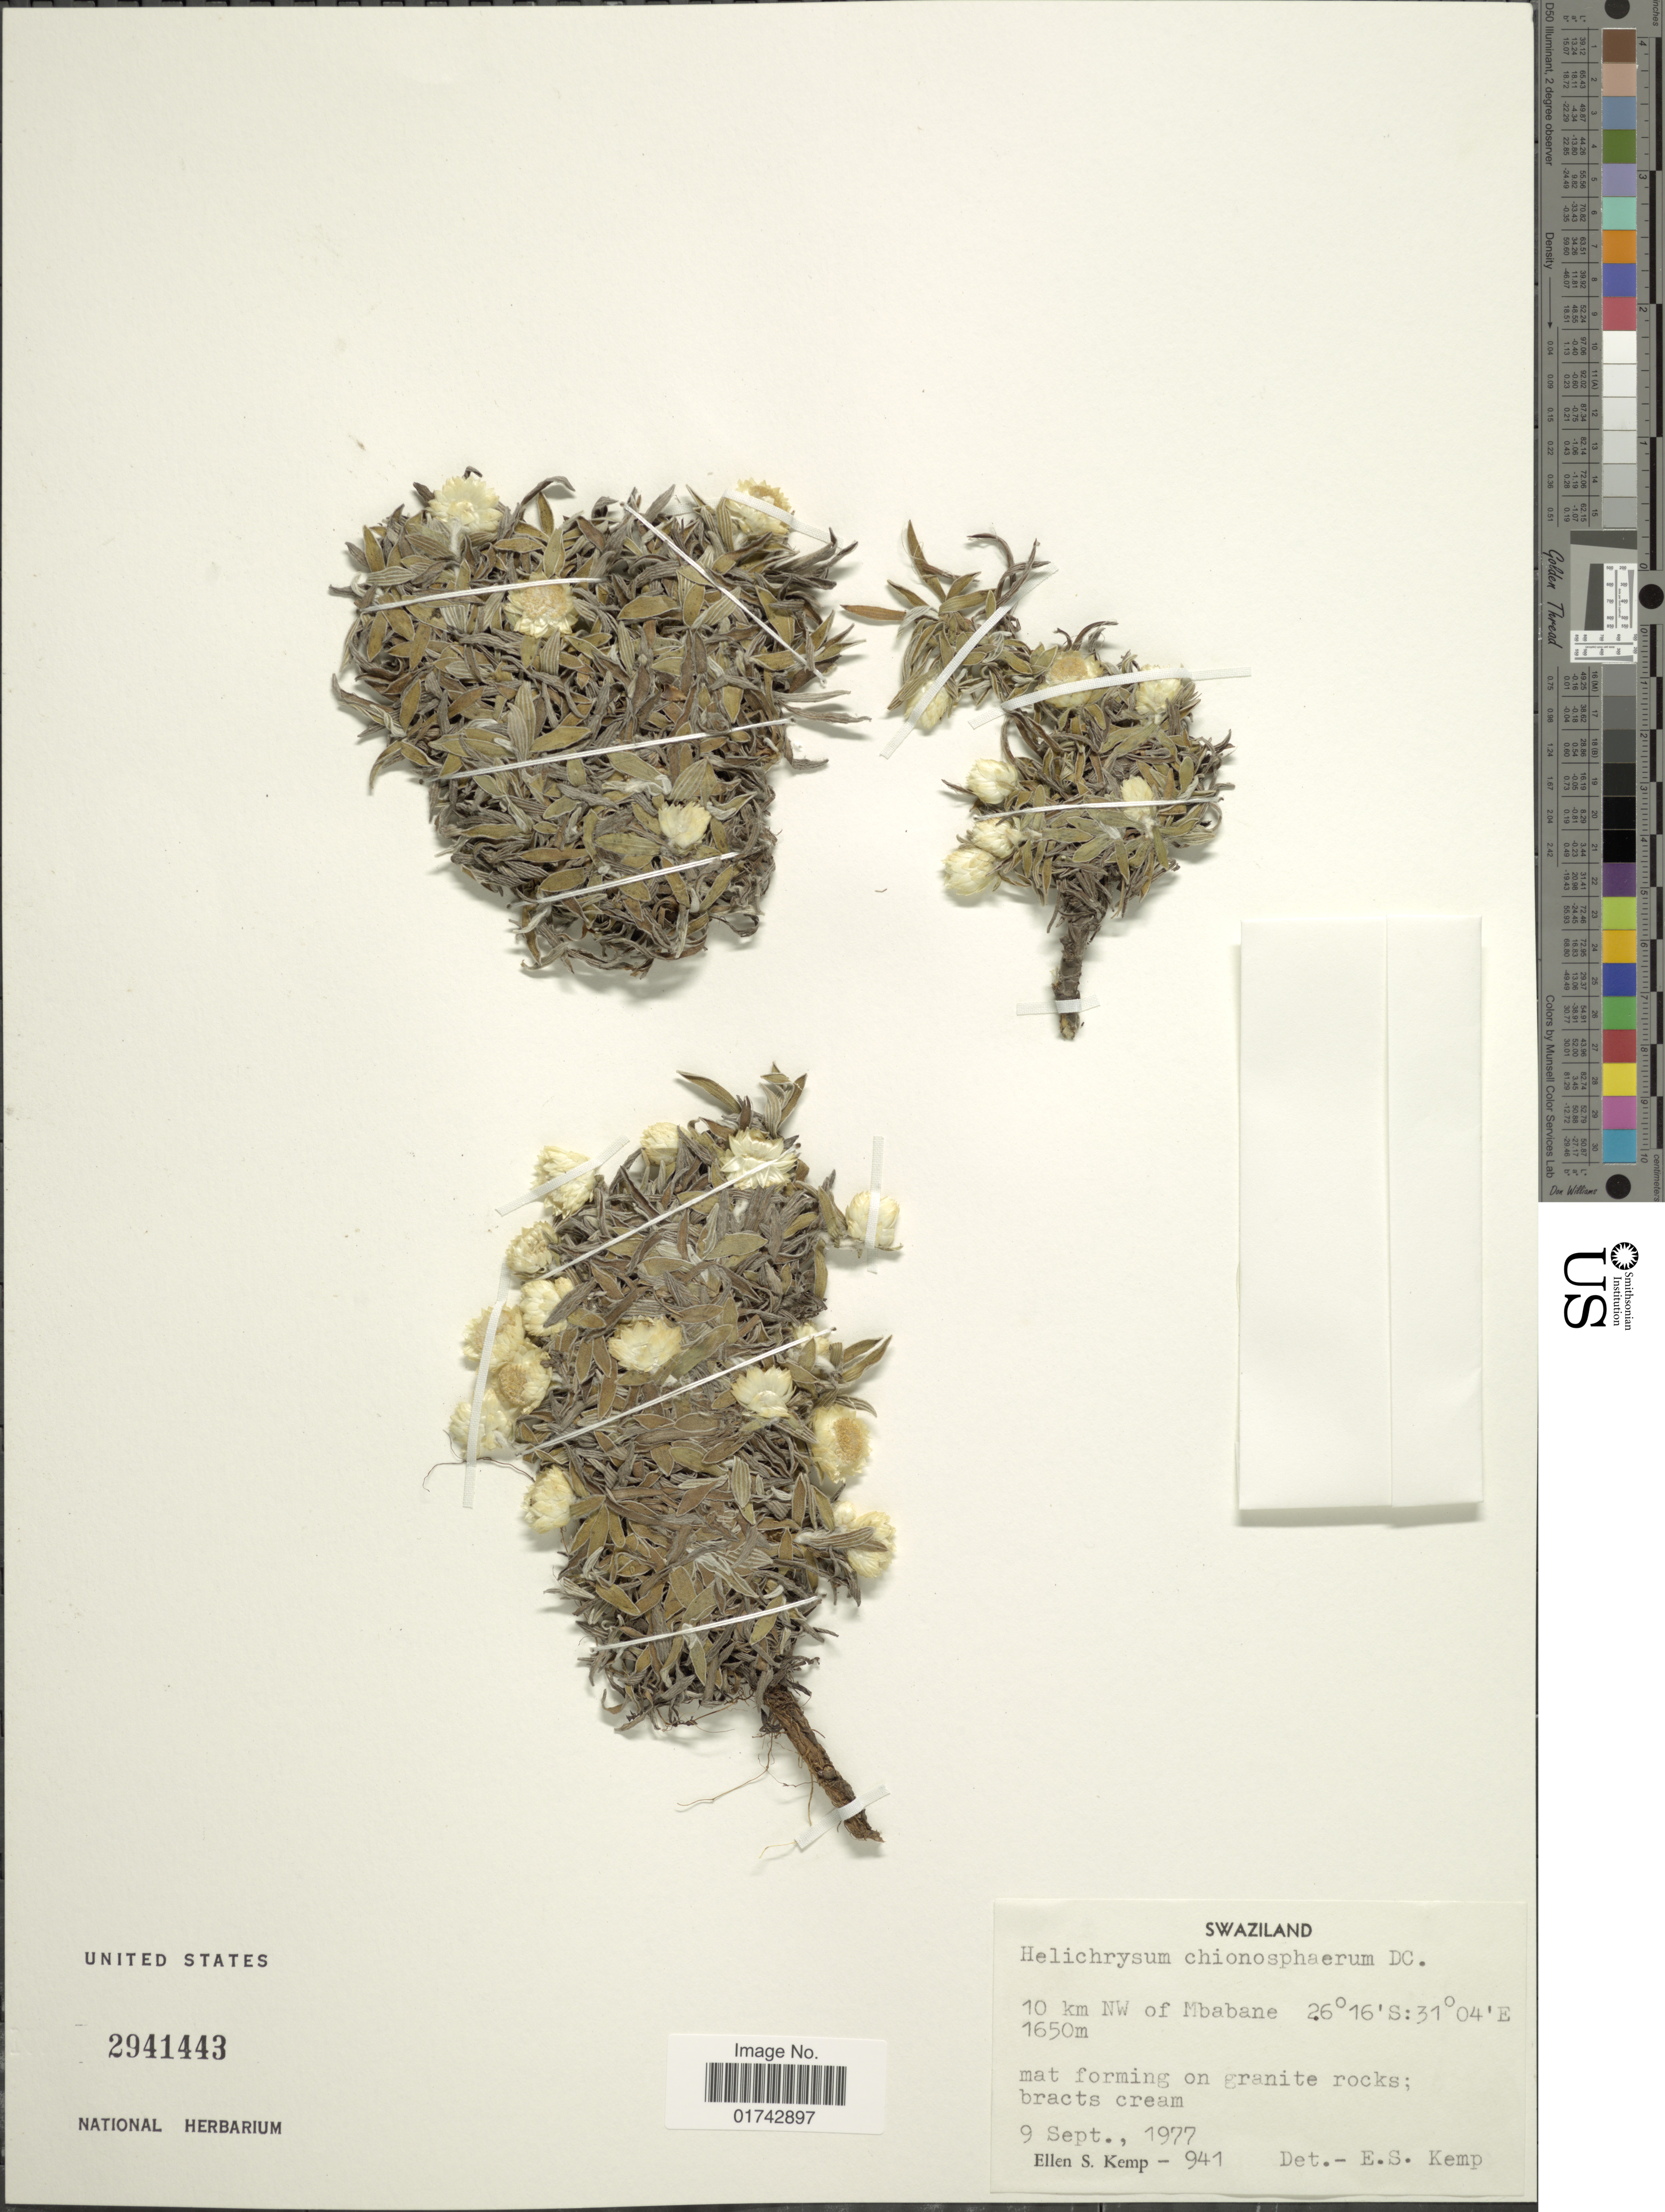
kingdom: Plantae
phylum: Tracheophyta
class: Magnoliopsida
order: Asterales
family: Asteraceae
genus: Helichrysum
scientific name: Helichrysum chionosphaerum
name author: DC.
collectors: E. S. Kemp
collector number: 941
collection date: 1977-09-09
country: Eswatini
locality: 10 km NW of Mbabane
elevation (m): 1650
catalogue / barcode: US 2941443